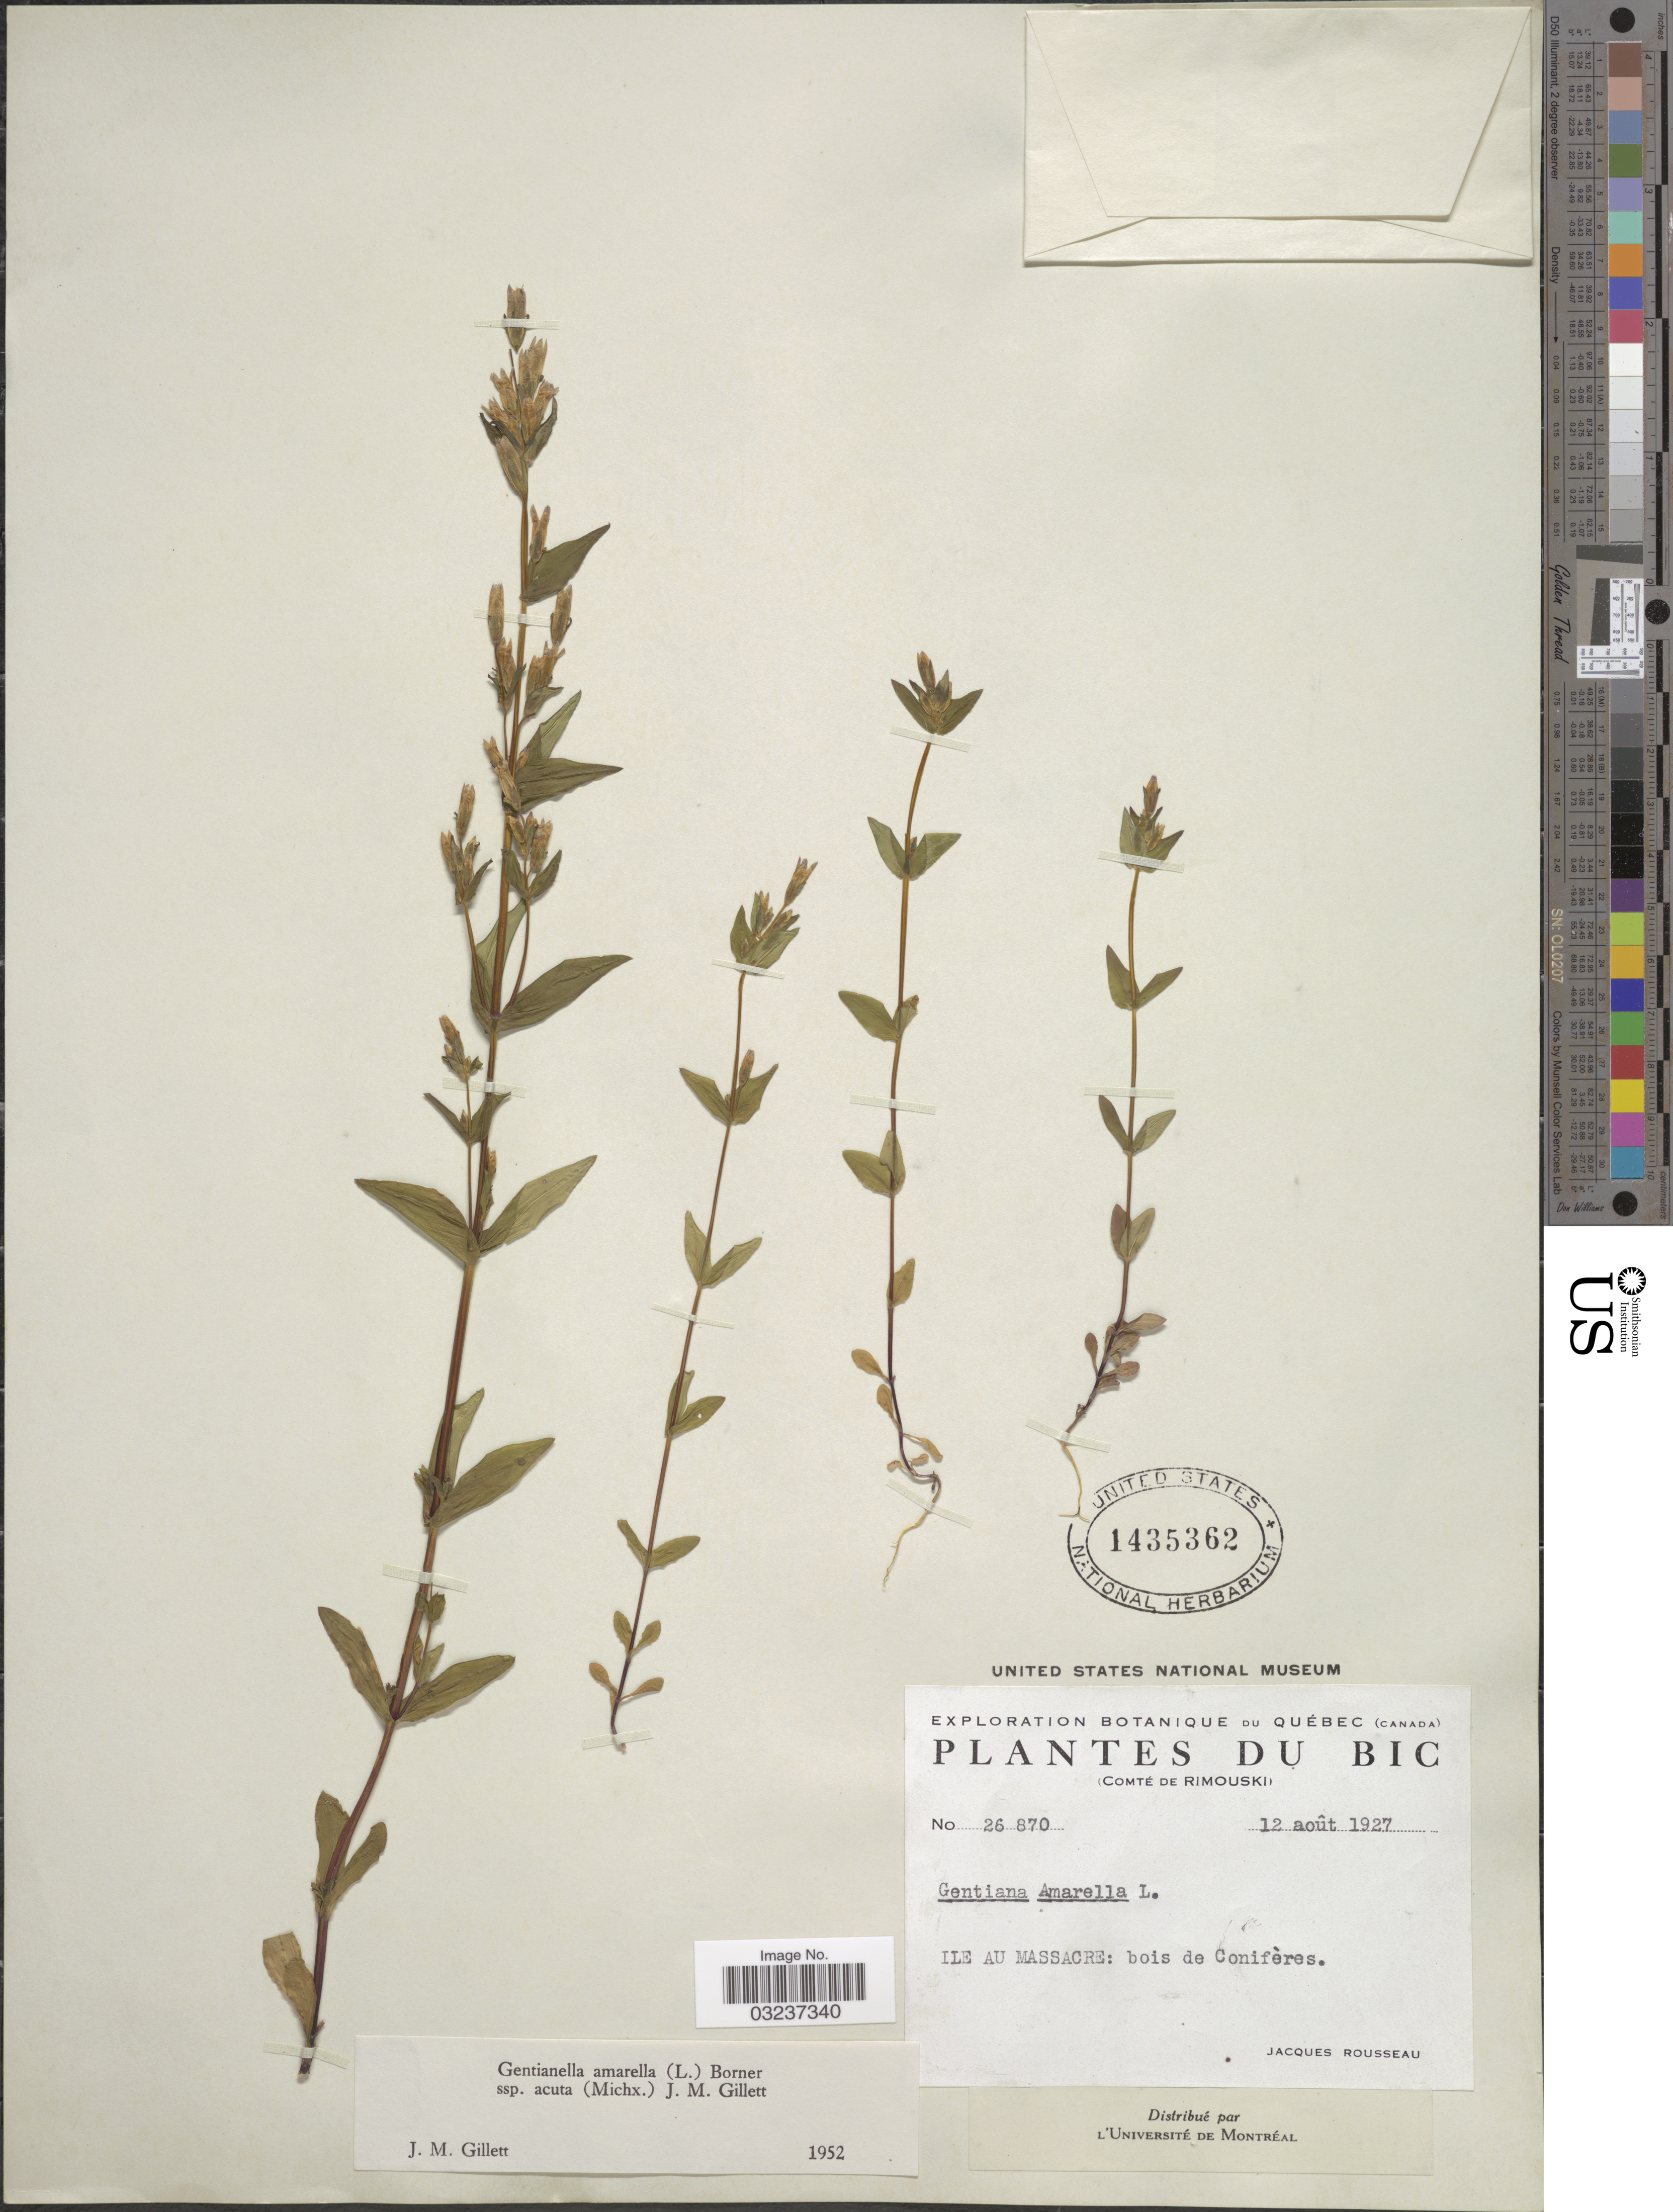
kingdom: Plantae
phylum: Tracheophyta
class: Magnoliopsida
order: Gentianales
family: Gentianaceae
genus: Gentianella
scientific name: Gentianella amarella subsp. acuta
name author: (Michx.) J.M. Gillett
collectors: J. Rousseau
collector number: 26870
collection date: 1927-08-12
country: Canada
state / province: Quebec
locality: Bic. (Comté de Rimouski). Ile au Massacre.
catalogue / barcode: US 1435362